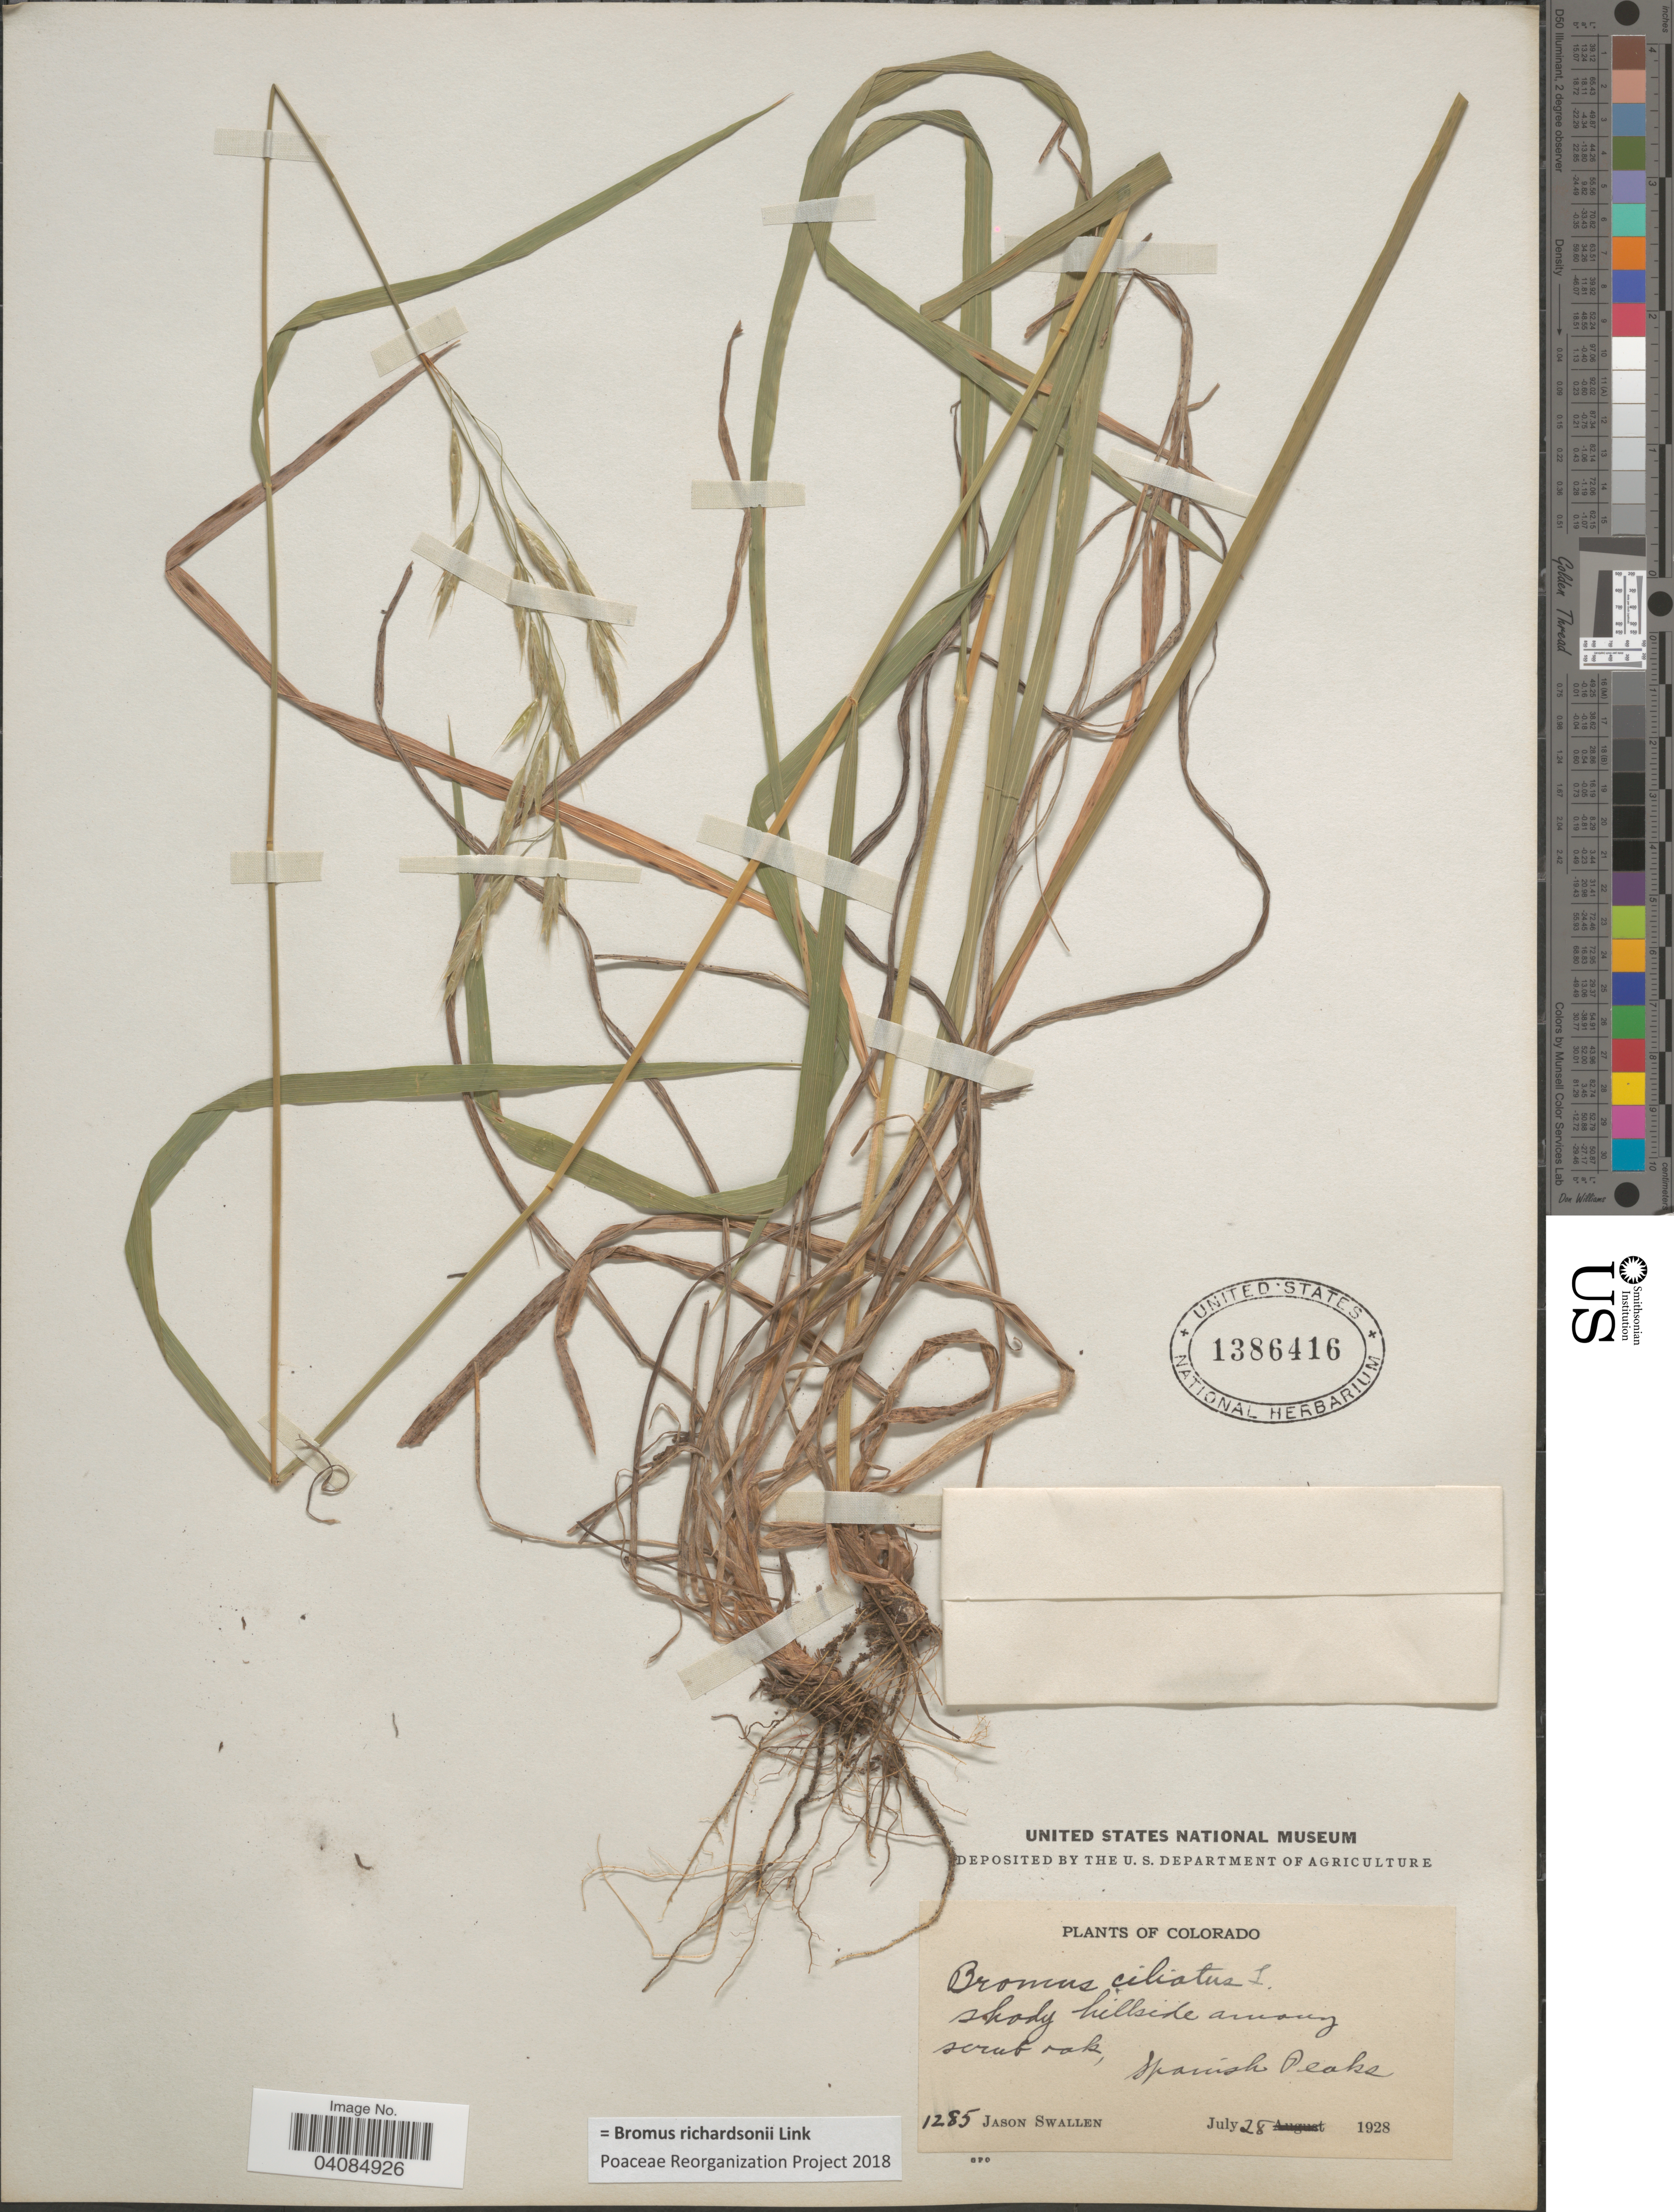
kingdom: Plantae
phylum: Tracheophyta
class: Liliopsida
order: Poales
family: Poaceae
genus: Bromus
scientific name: Bromus racemosus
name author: L.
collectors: J. R. Swallen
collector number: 1285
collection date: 1928-07-28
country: United States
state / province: Colorado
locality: Shady hillside among scrub oak, Spanish Peaks.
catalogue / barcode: US 1386416